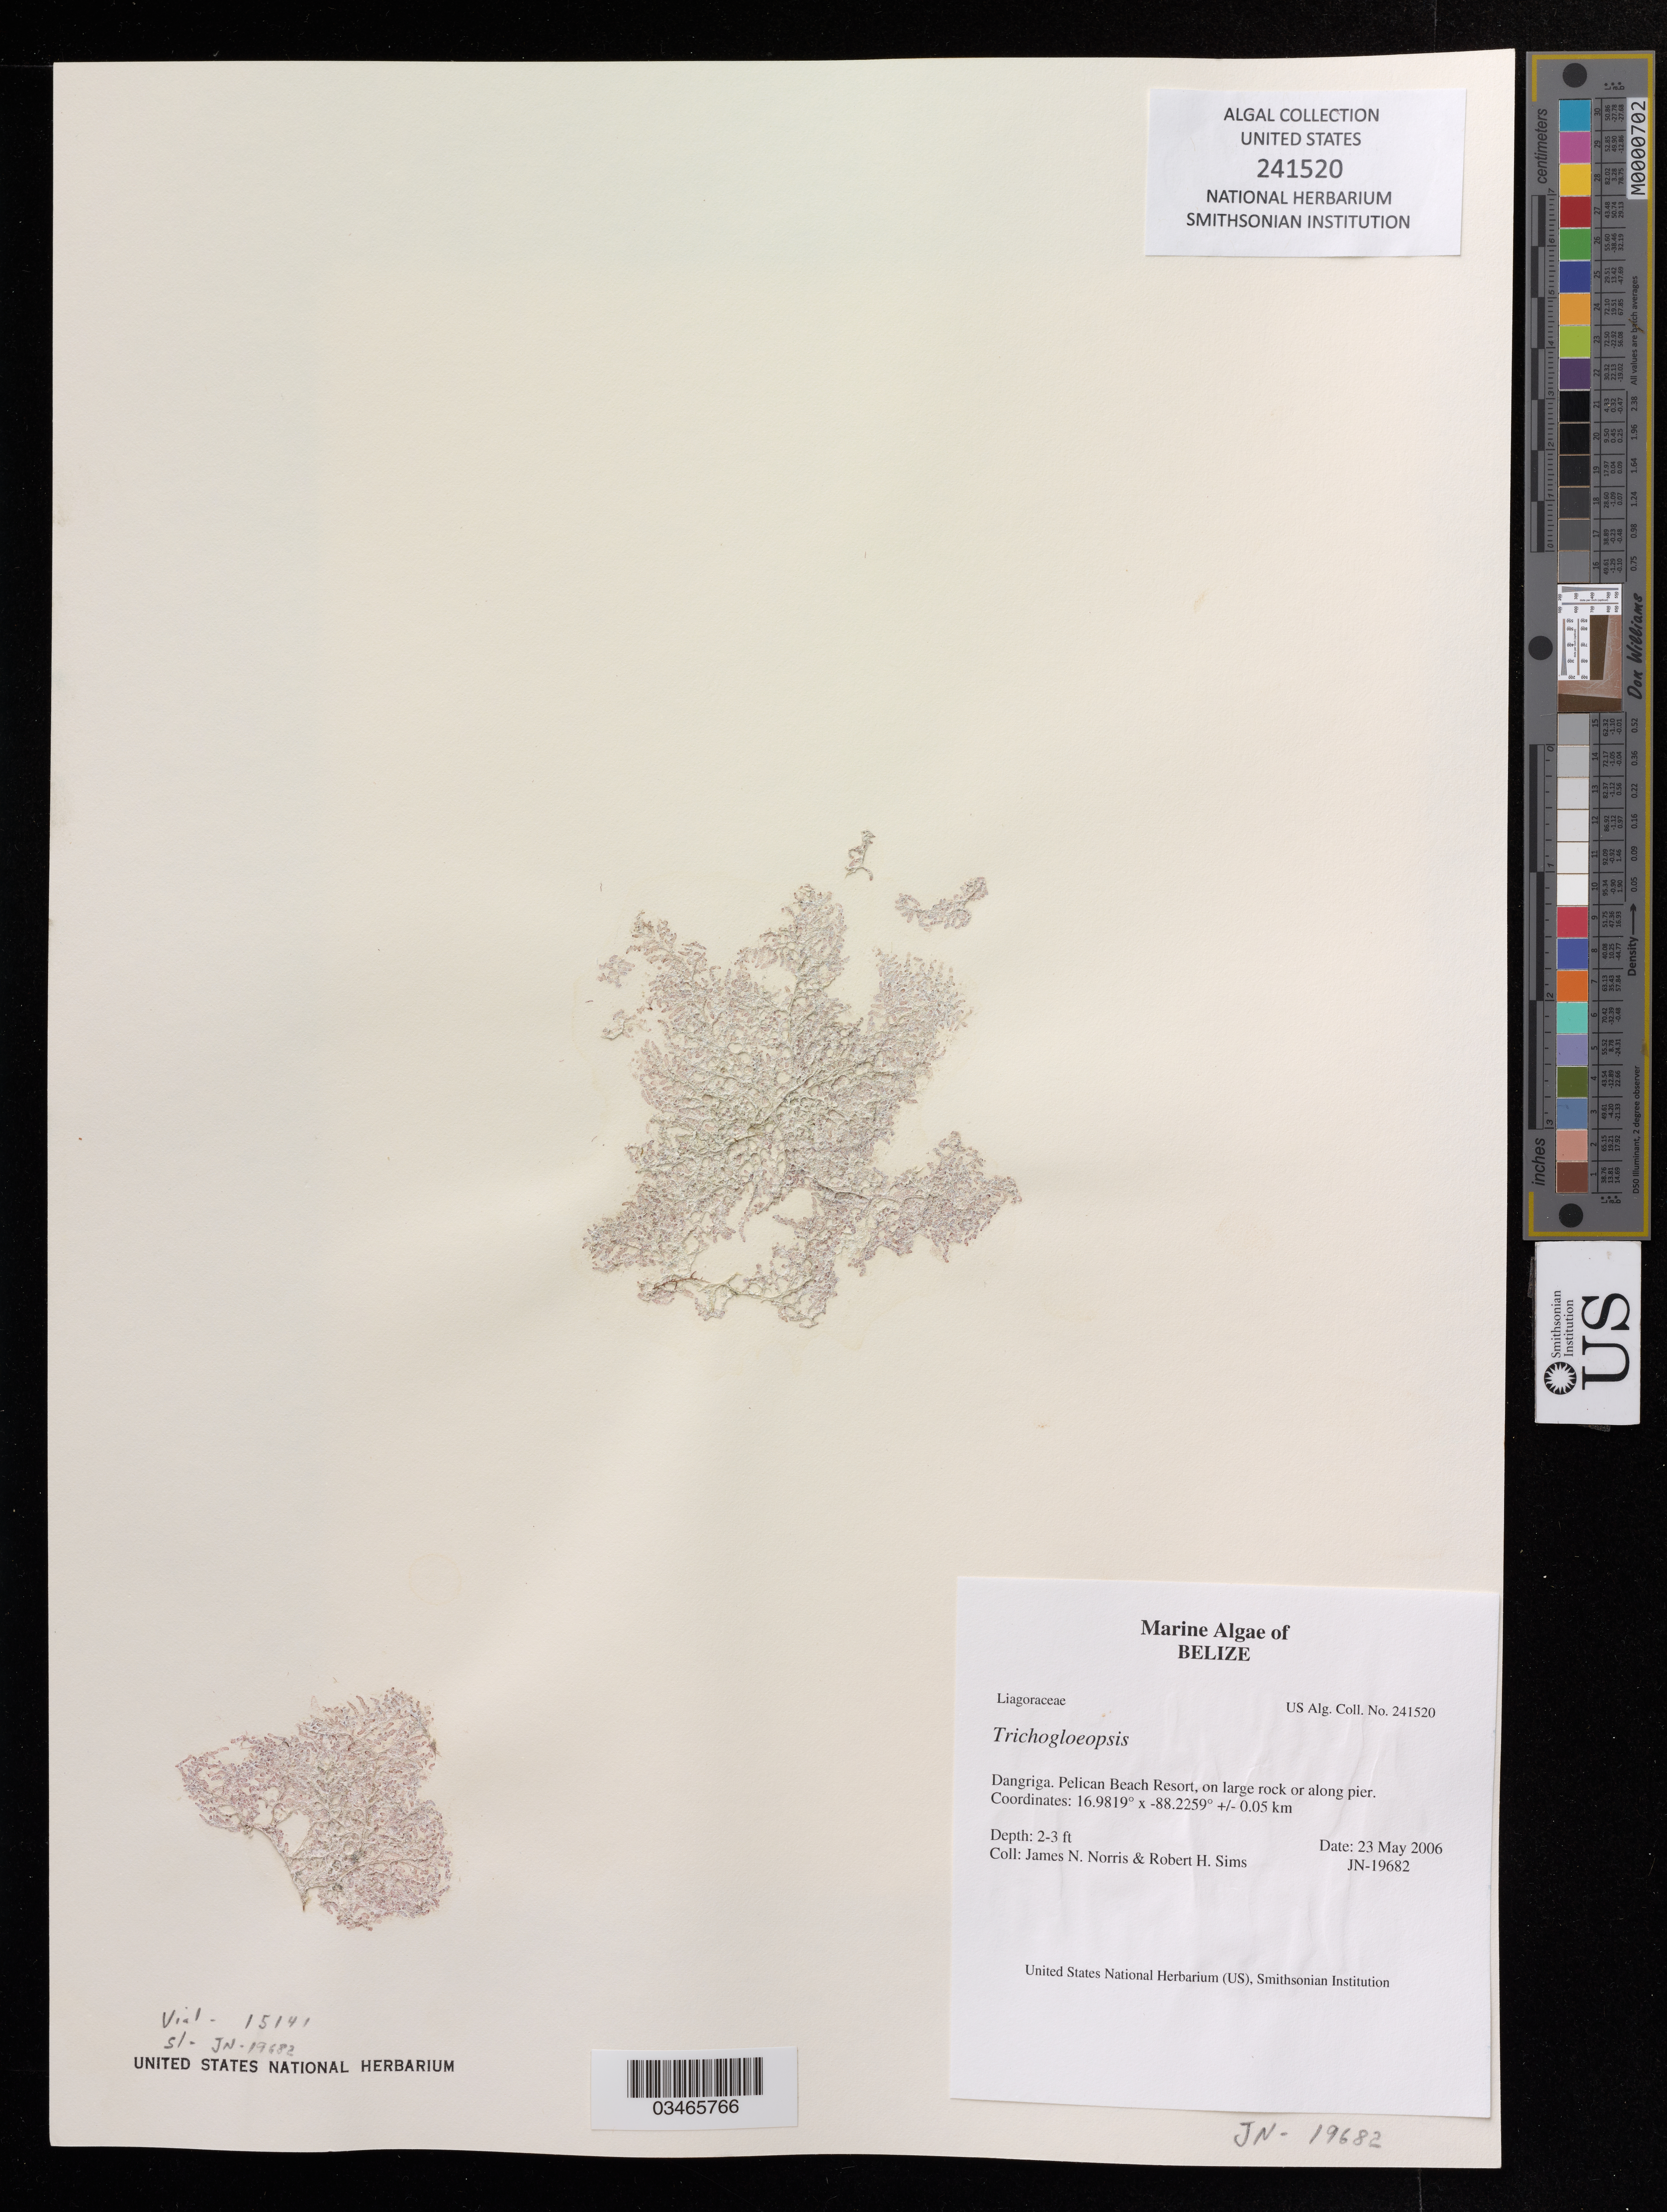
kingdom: Plantae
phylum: Rhodophyta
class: Florideophyceae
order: Nemaliales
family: Liagoraceae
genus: Trichogloeopsis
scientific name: Trichogloeopsis sp.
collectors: J. Norris & C. Gurgel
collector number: JN-19682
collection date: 2006-05-19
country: Belize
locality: Dangriga, Pelican Beach Resort, on large rock or along pier.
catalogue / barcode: US 241520